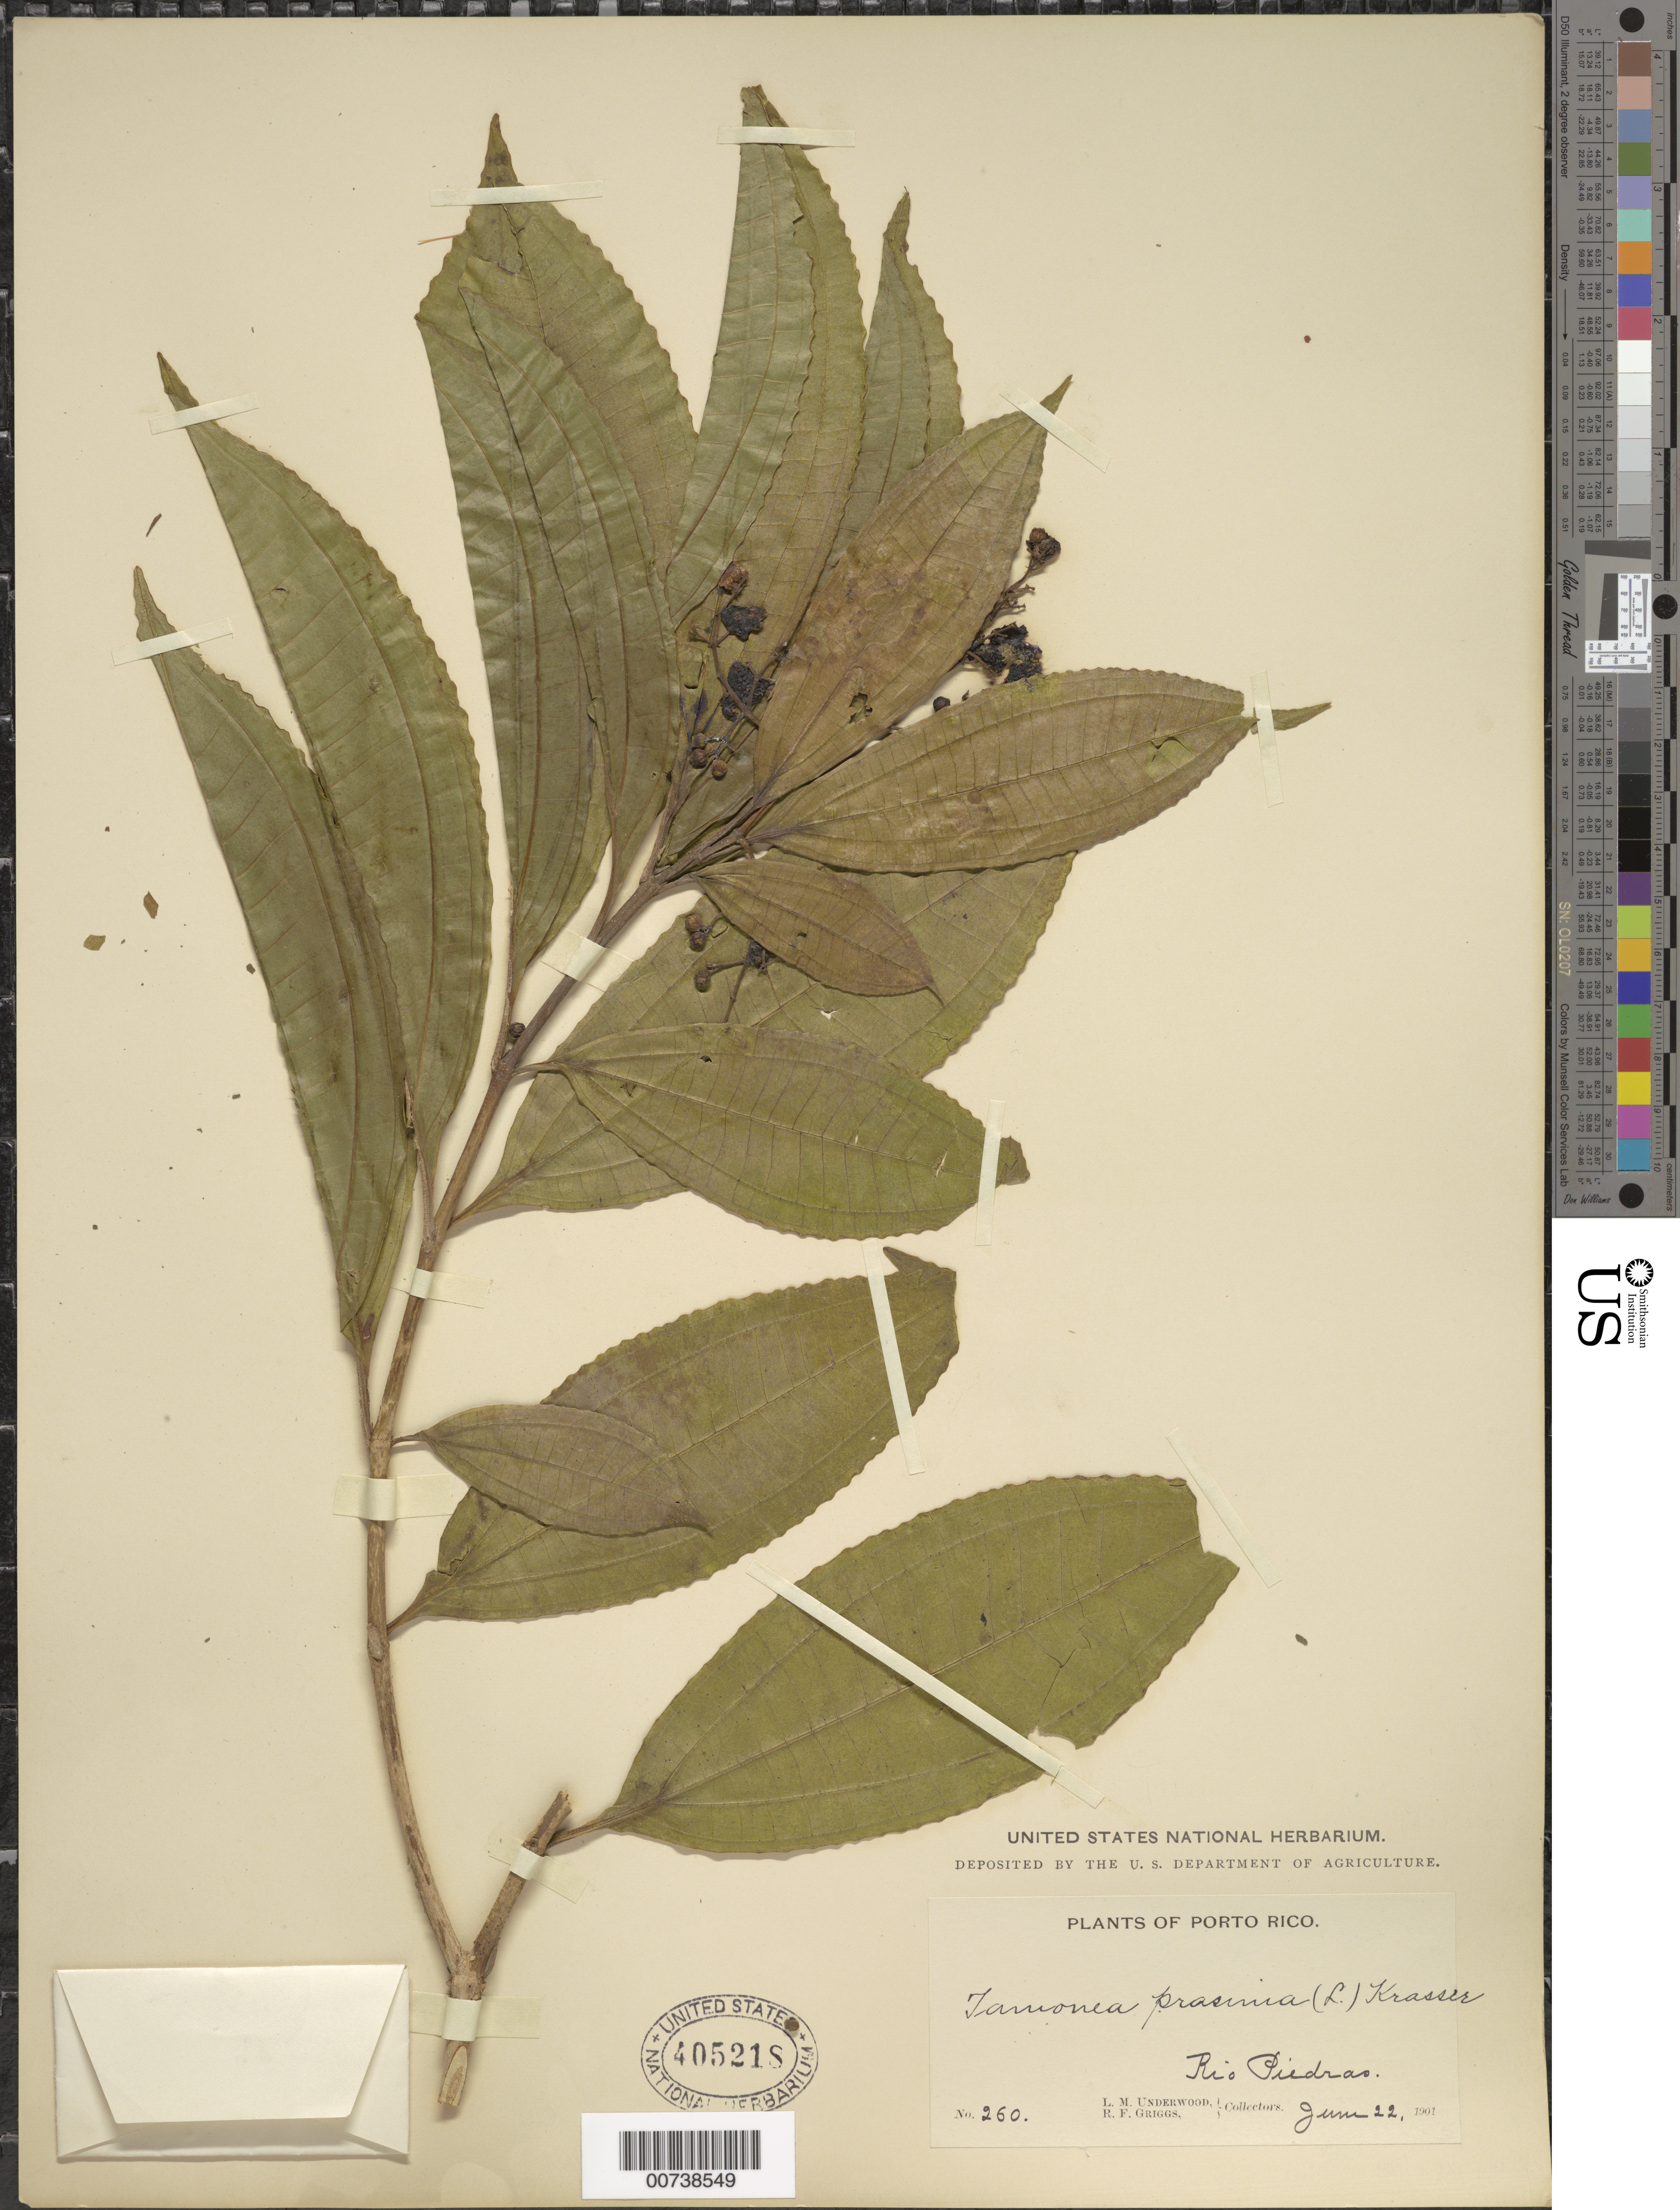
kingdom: Plantae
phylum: Tracheophyta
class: Magnoliopsida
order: Myrtales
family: Melastomataceae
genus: Miconia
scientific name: Miconia prasina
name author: (Sw.) DC.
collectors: L. M. Underwood & R. F. Griggs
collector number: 260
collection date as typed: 22 Jun 1901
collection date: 1901-06-22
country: Puerto Rico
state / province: San Juan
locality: Rio Piedras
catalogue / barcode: US 405218